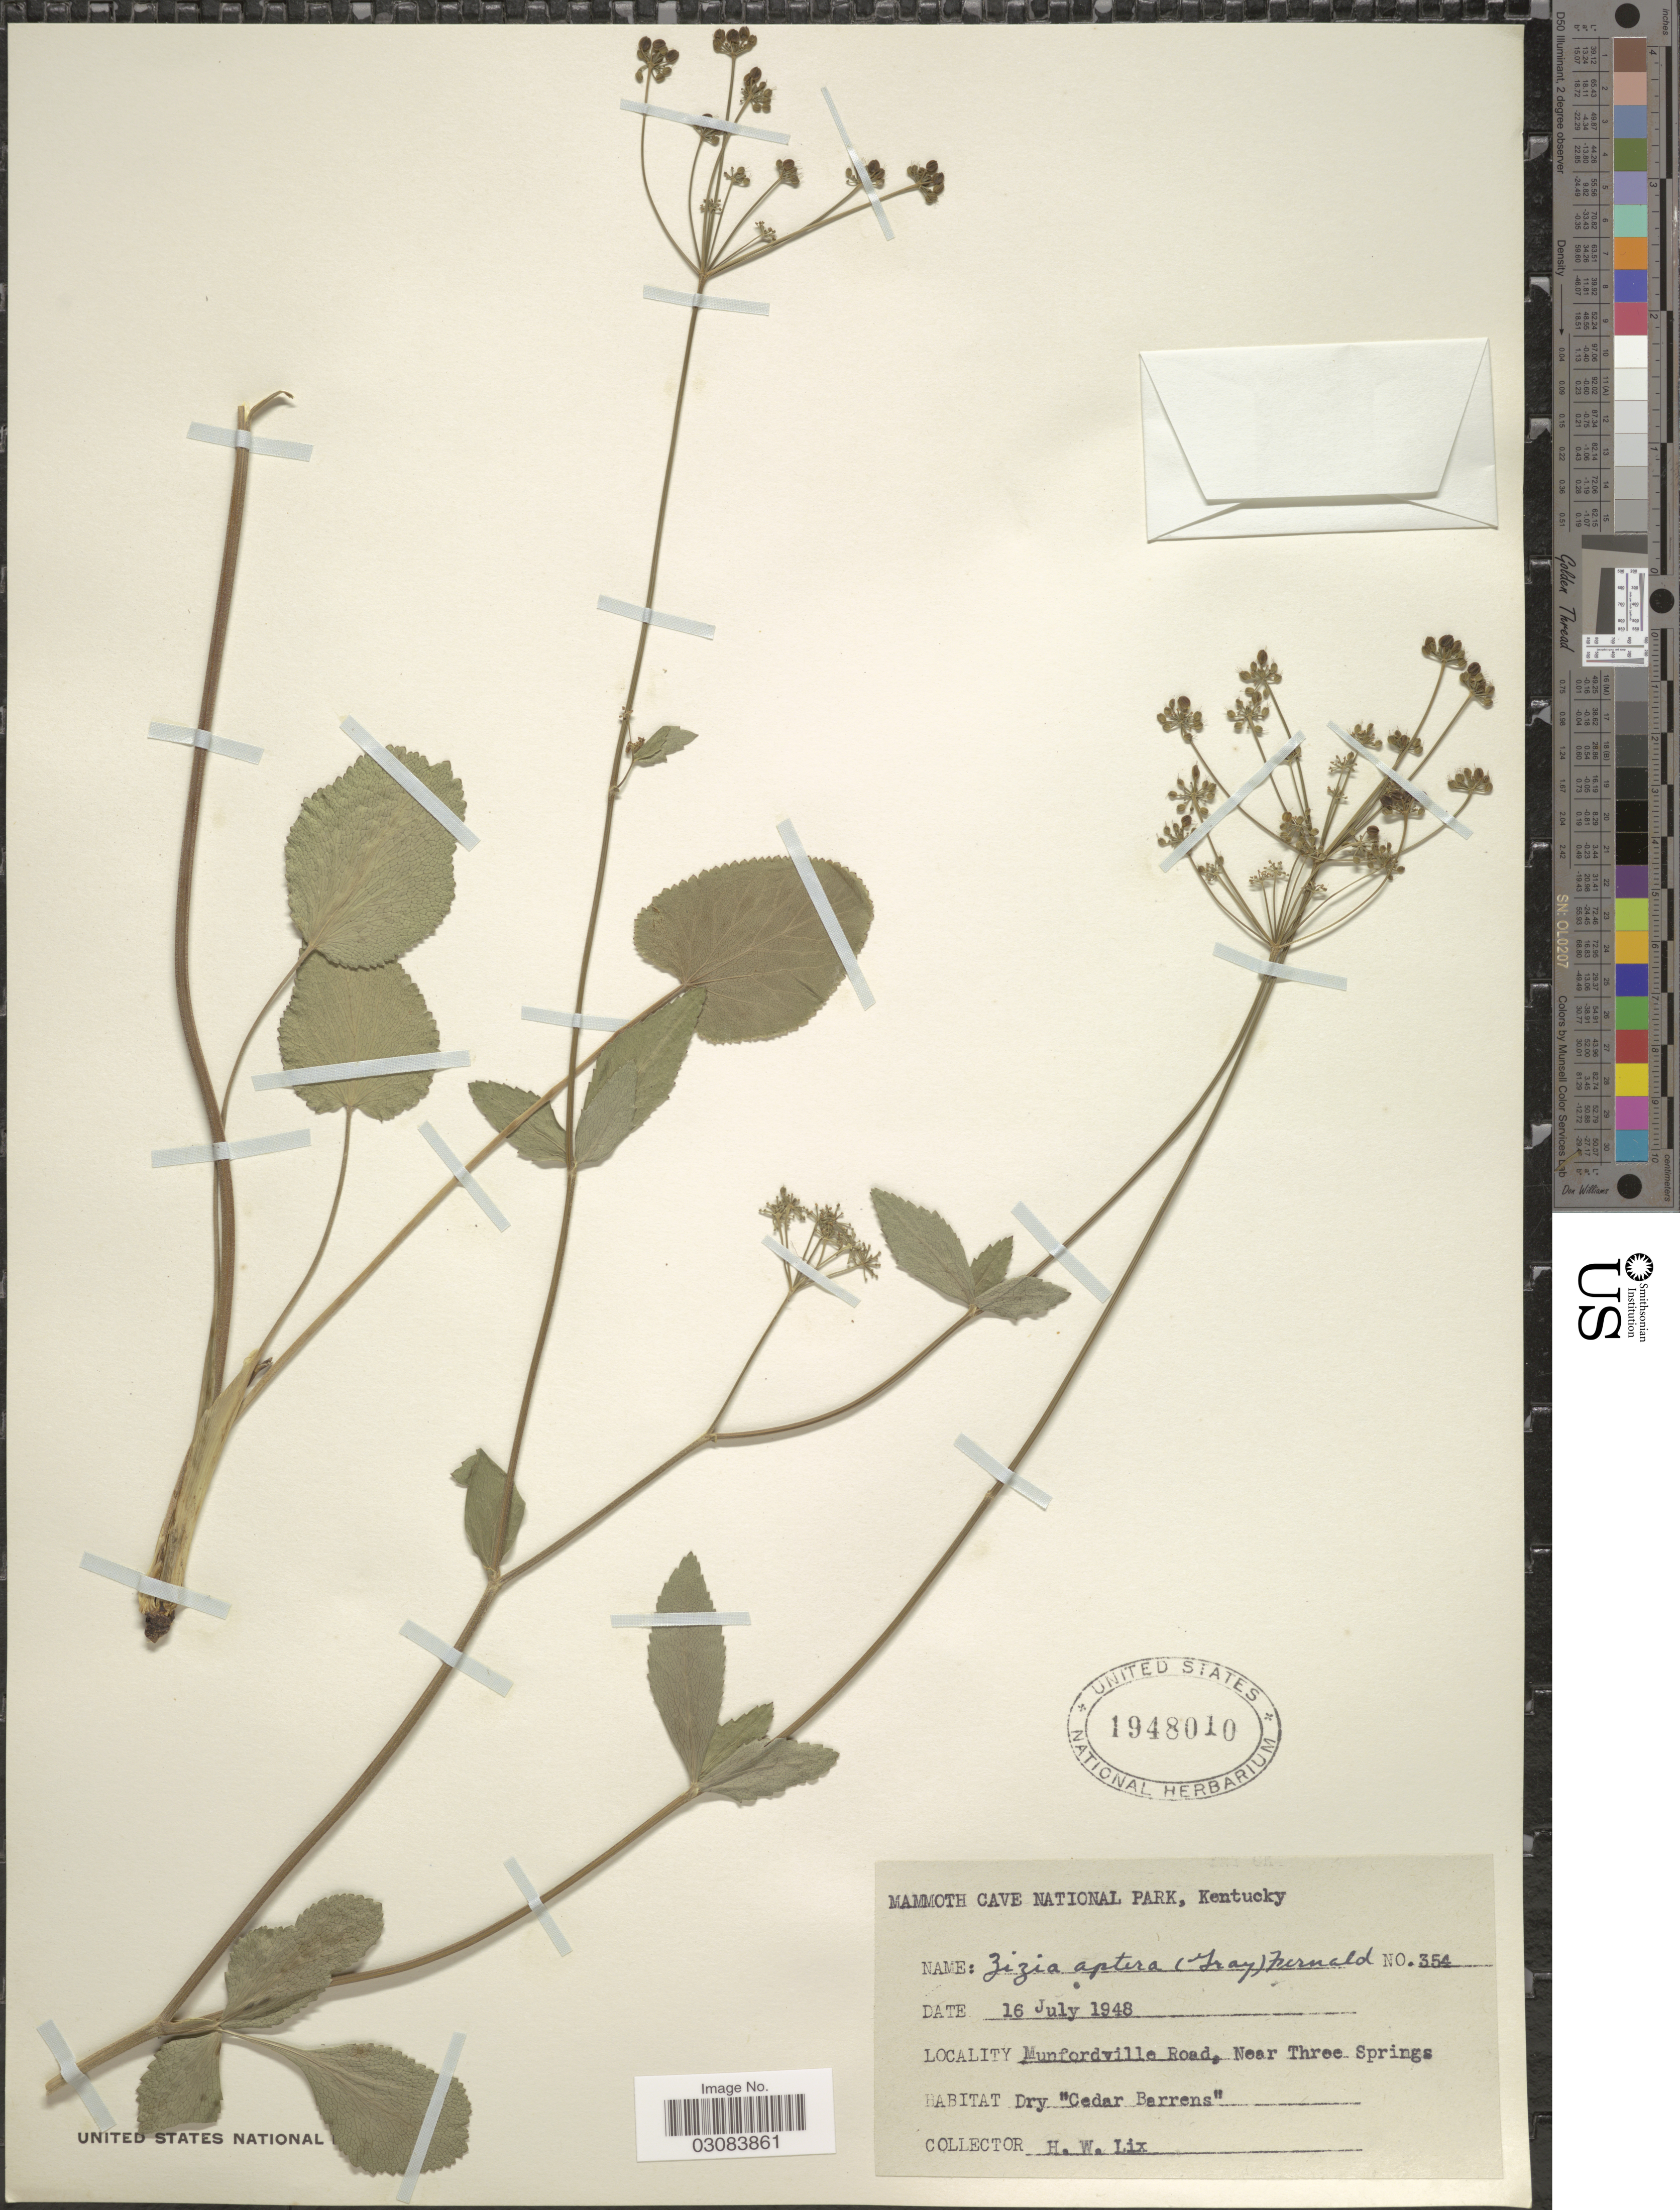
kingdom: Plantae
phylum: Tracheophyta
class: Magnoliopsida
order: Apiales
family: Apiaceae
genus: Zizia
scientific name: Zizia aptera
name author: (A. Gray) Fernald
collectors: H. W. Lix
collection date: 1948-07-16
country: United States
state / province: Kentucky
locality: Mammoth Cave National Park. Munfordville Road, Near Three Springs.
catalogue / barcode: US 1948010